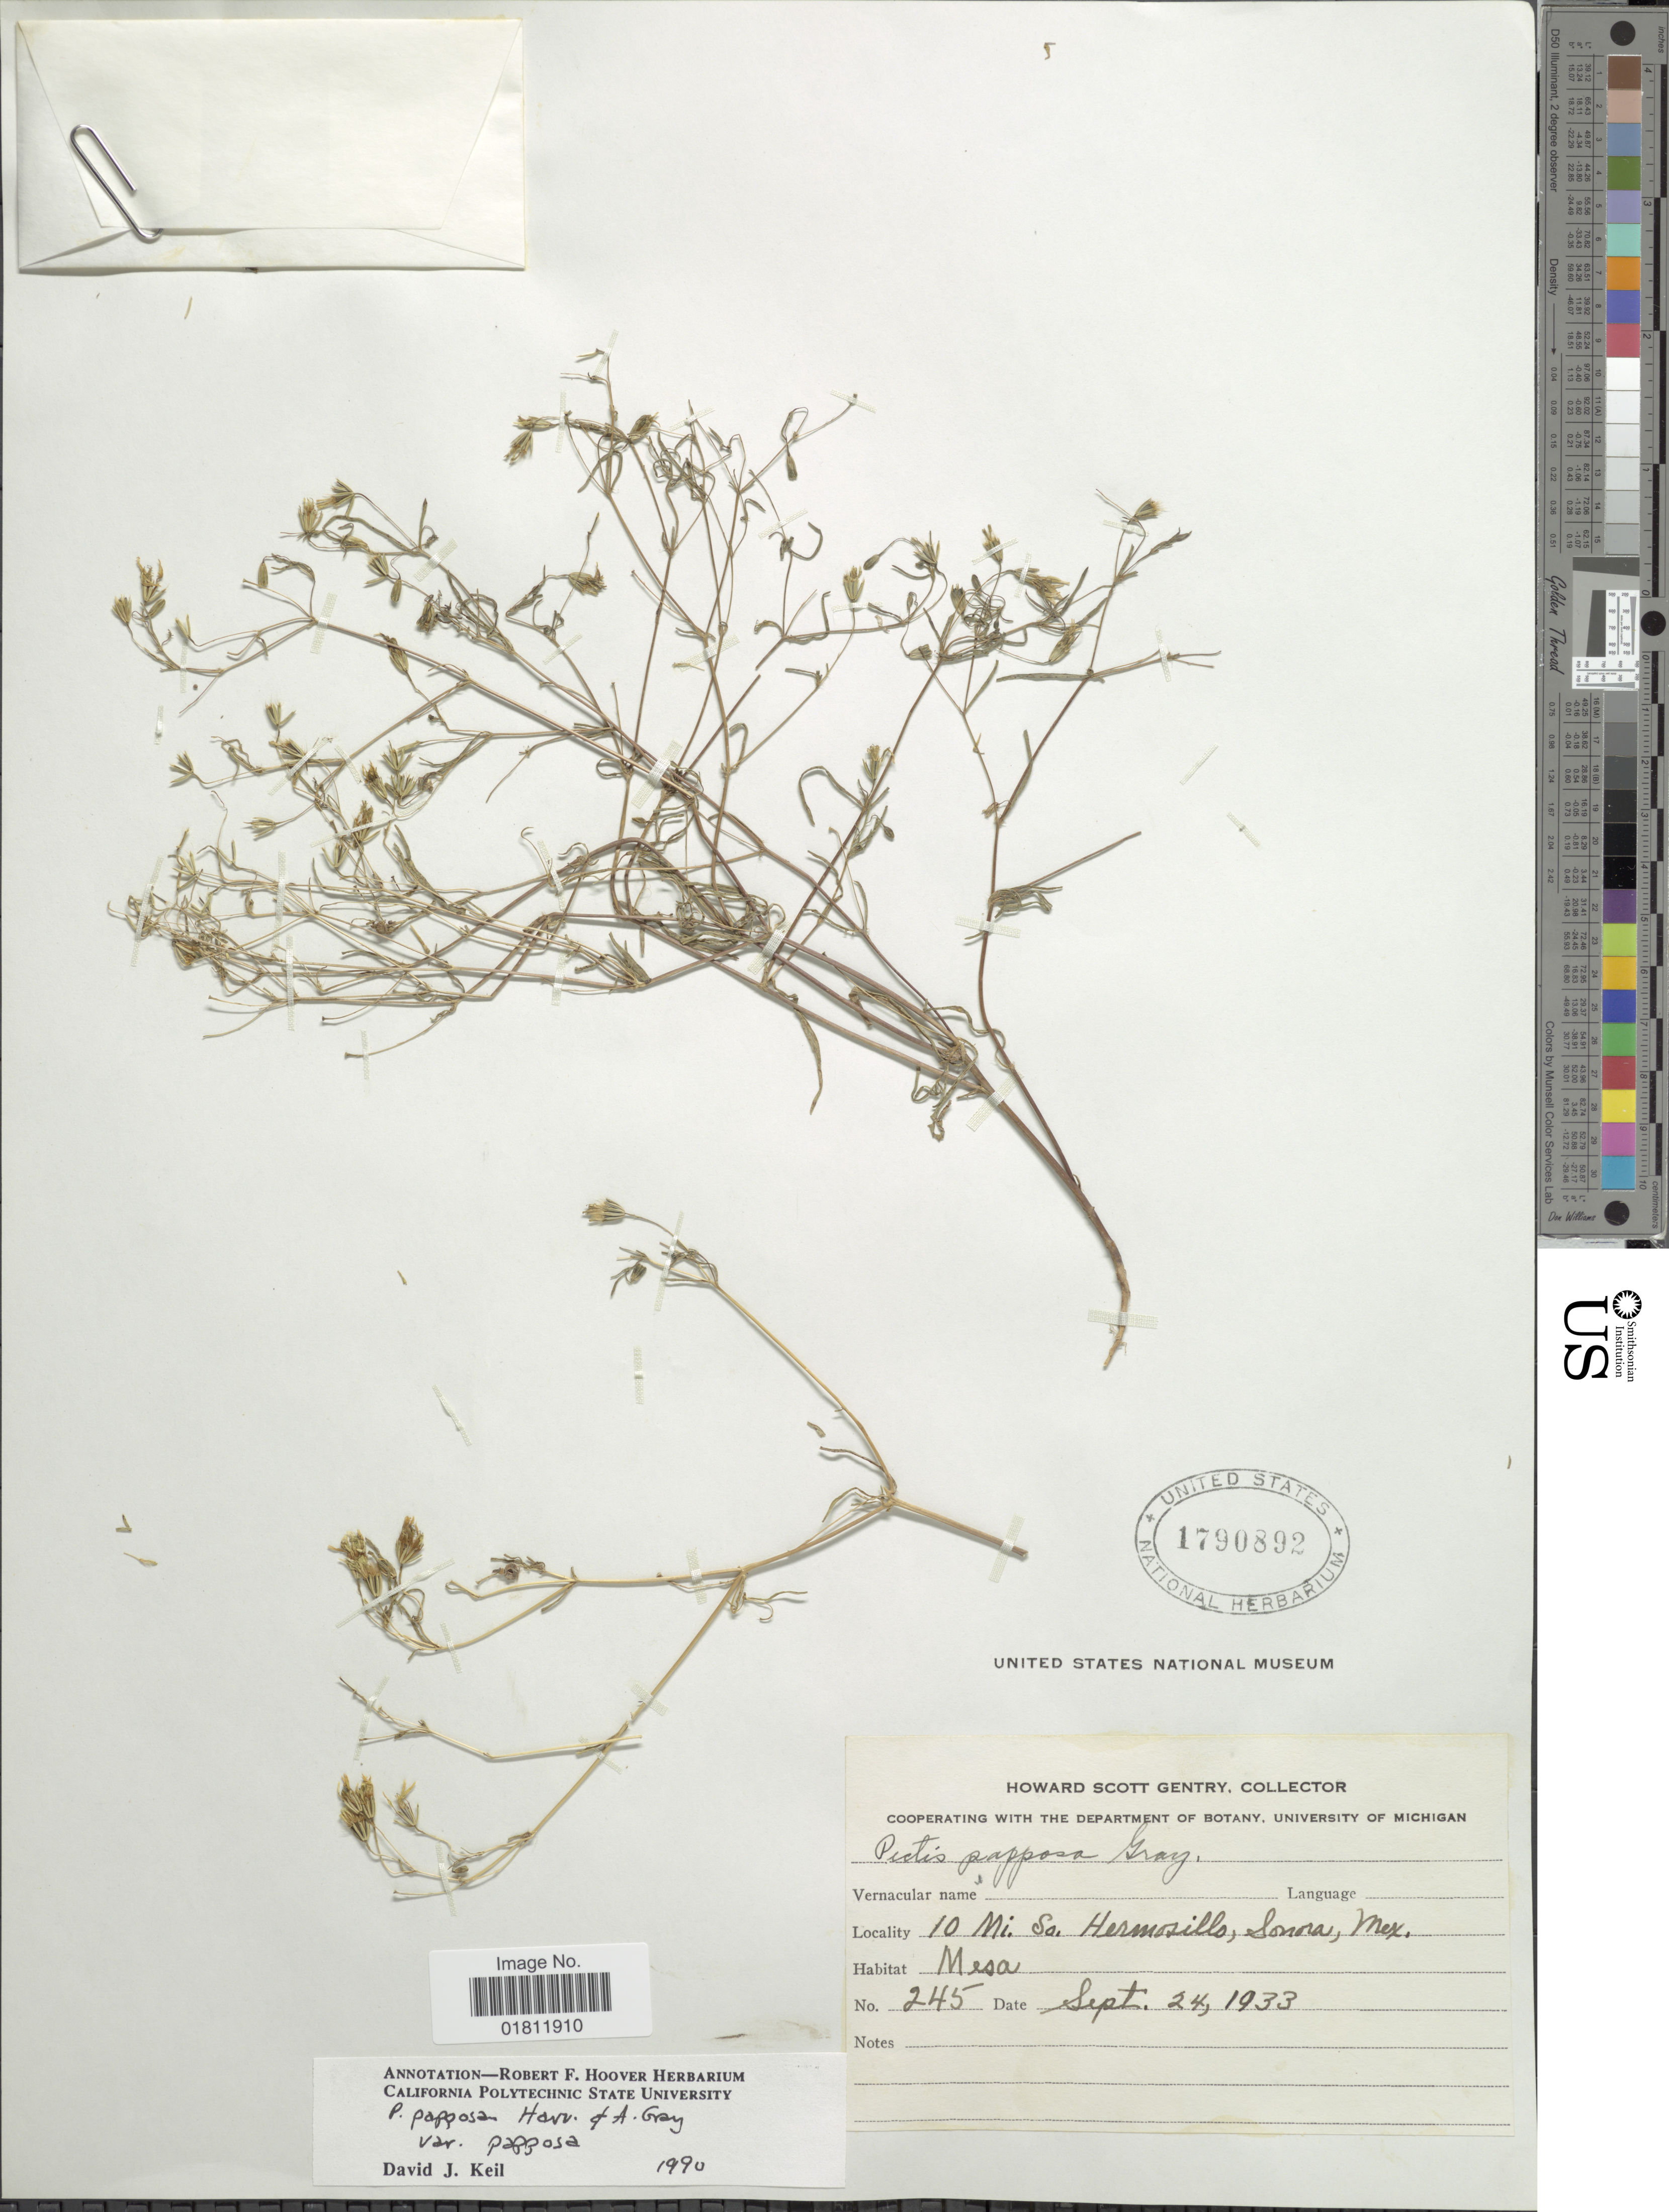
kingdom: Plantae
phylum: Tracheophyta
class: Magnoliopsida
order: Asterales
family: Asteraceae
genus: Pectis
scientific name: Pectis papposa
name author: Harv. & A. Gray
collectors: H. S. Gentry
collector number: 245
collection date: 1933-09-24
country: Mexico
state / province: Sonora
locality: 10 mi. So. Hermosillo, Sonora, Mex. Mesa.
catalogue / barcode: US 1798092